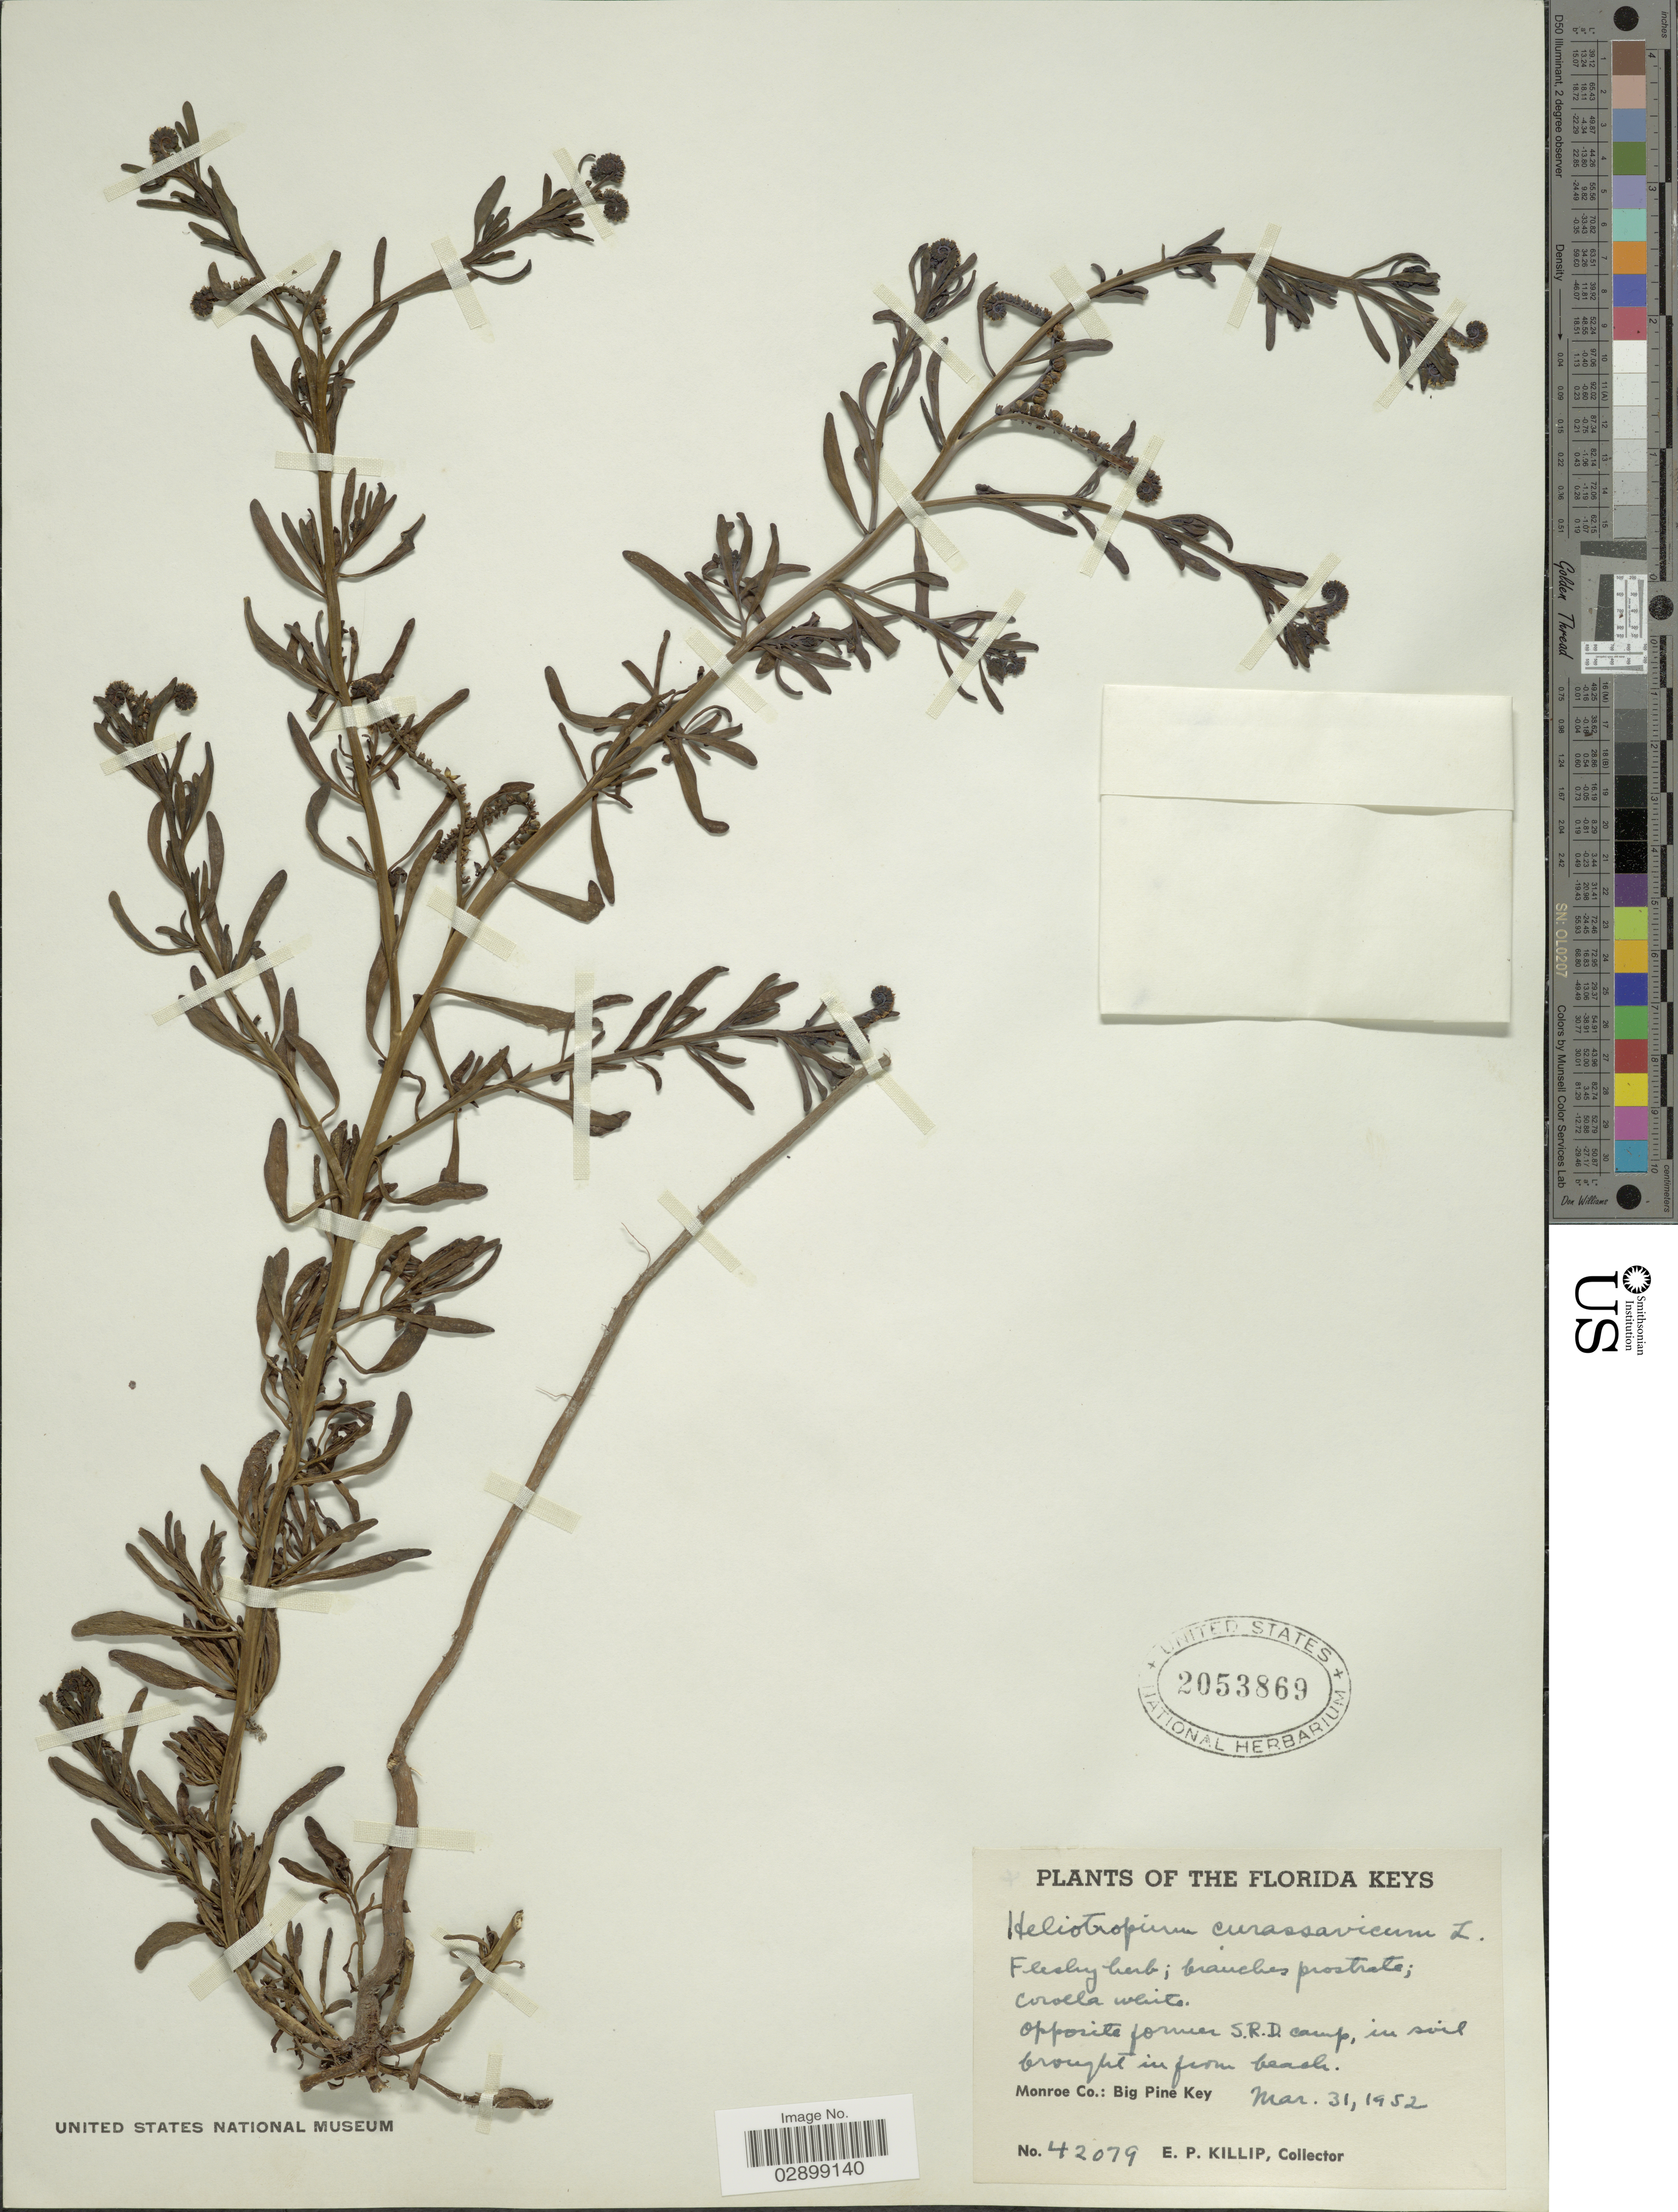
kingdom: Plantae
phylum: Tracheophyta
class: Magnoliopsida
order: Boraginales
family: Heliotropiaceae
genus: Heliotropium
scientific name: Heliotropium curassavicum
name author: L.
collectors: E. P. Killip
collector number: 42079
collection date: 1952-03-31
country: United States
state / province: Florida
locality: Florida Keys. Monroe Co.: Big Pine Key. Opposite former S.R.D. camp.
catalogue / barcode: US 2053869